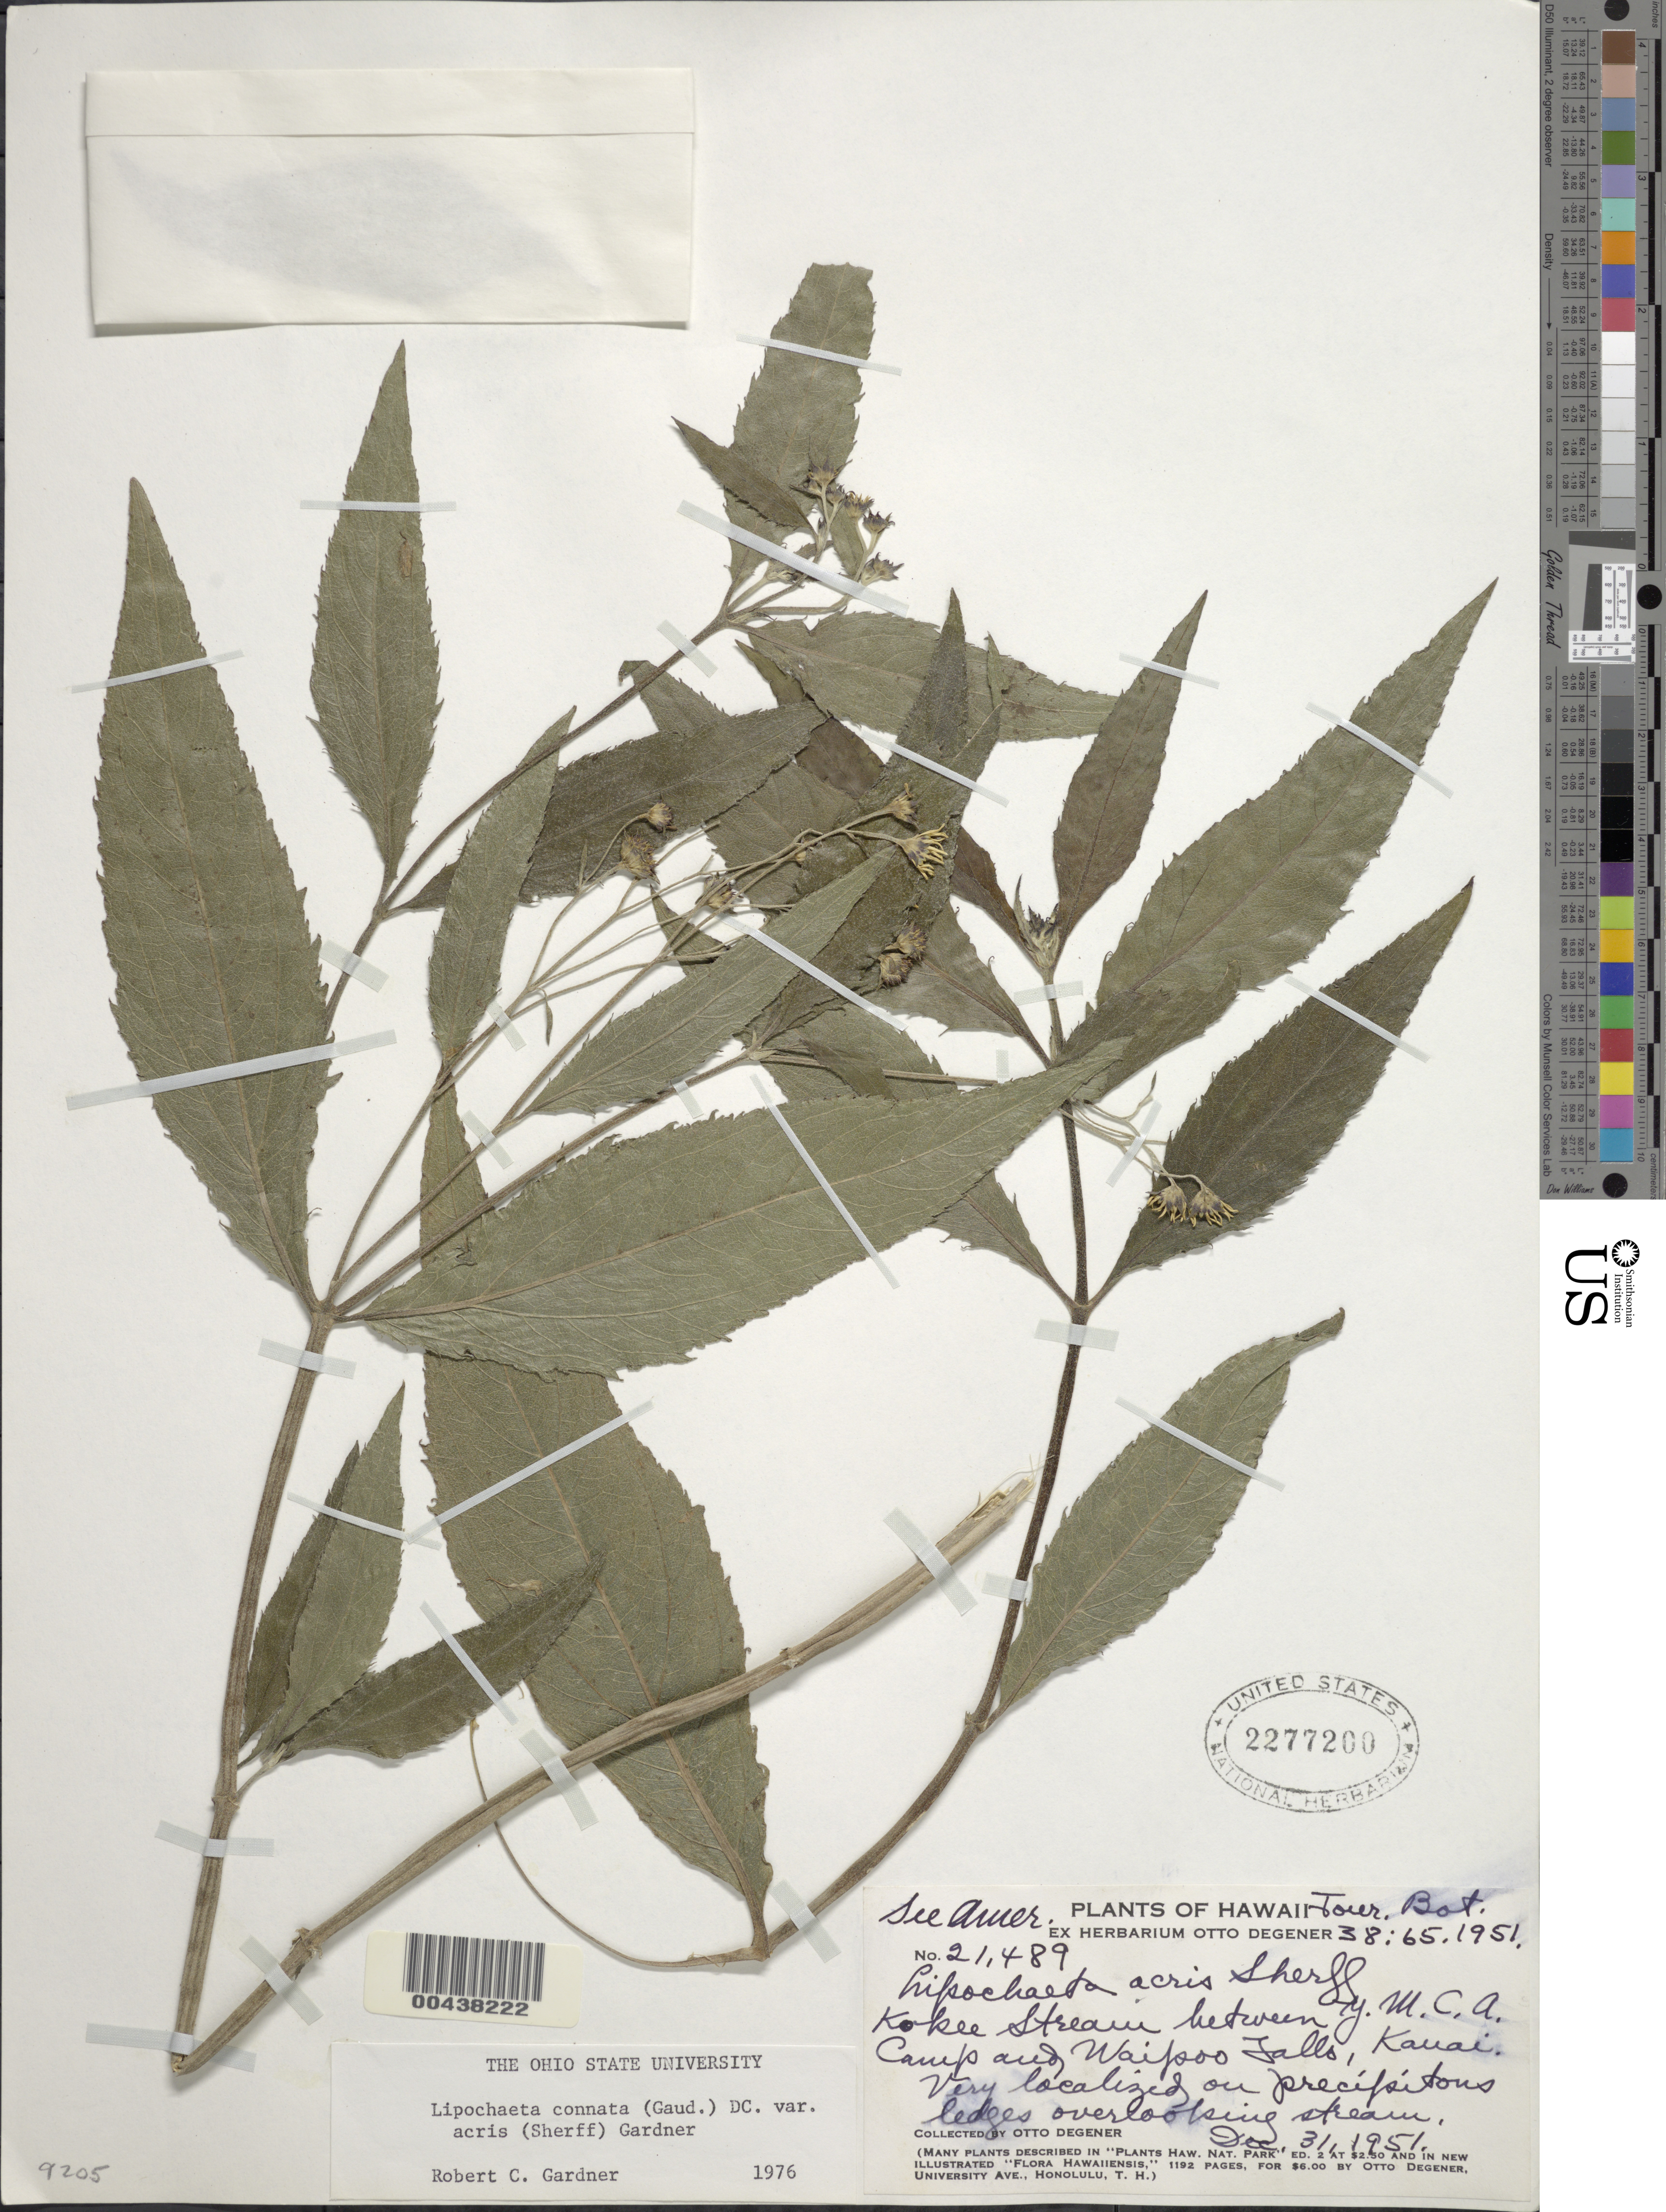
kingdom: Plantae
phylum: Tracheophyta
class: Magnoliopsida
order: Asterales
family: Asteraceae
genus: Lipochaeta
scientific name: Lipochaeta connata subsp. acris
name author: (Sherff) W.L. Wagner & H. Rob.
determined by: Gardner, R. C.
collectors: O. Degener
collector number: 21489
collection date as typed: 31 Dec 1951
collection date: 1951-12-31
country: United States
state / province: Hawaii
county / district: Kauai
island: Kaua'i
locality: Kokee Stream between Y.M.C.A Camp and Waipoo Falls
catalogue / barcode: US 2277200